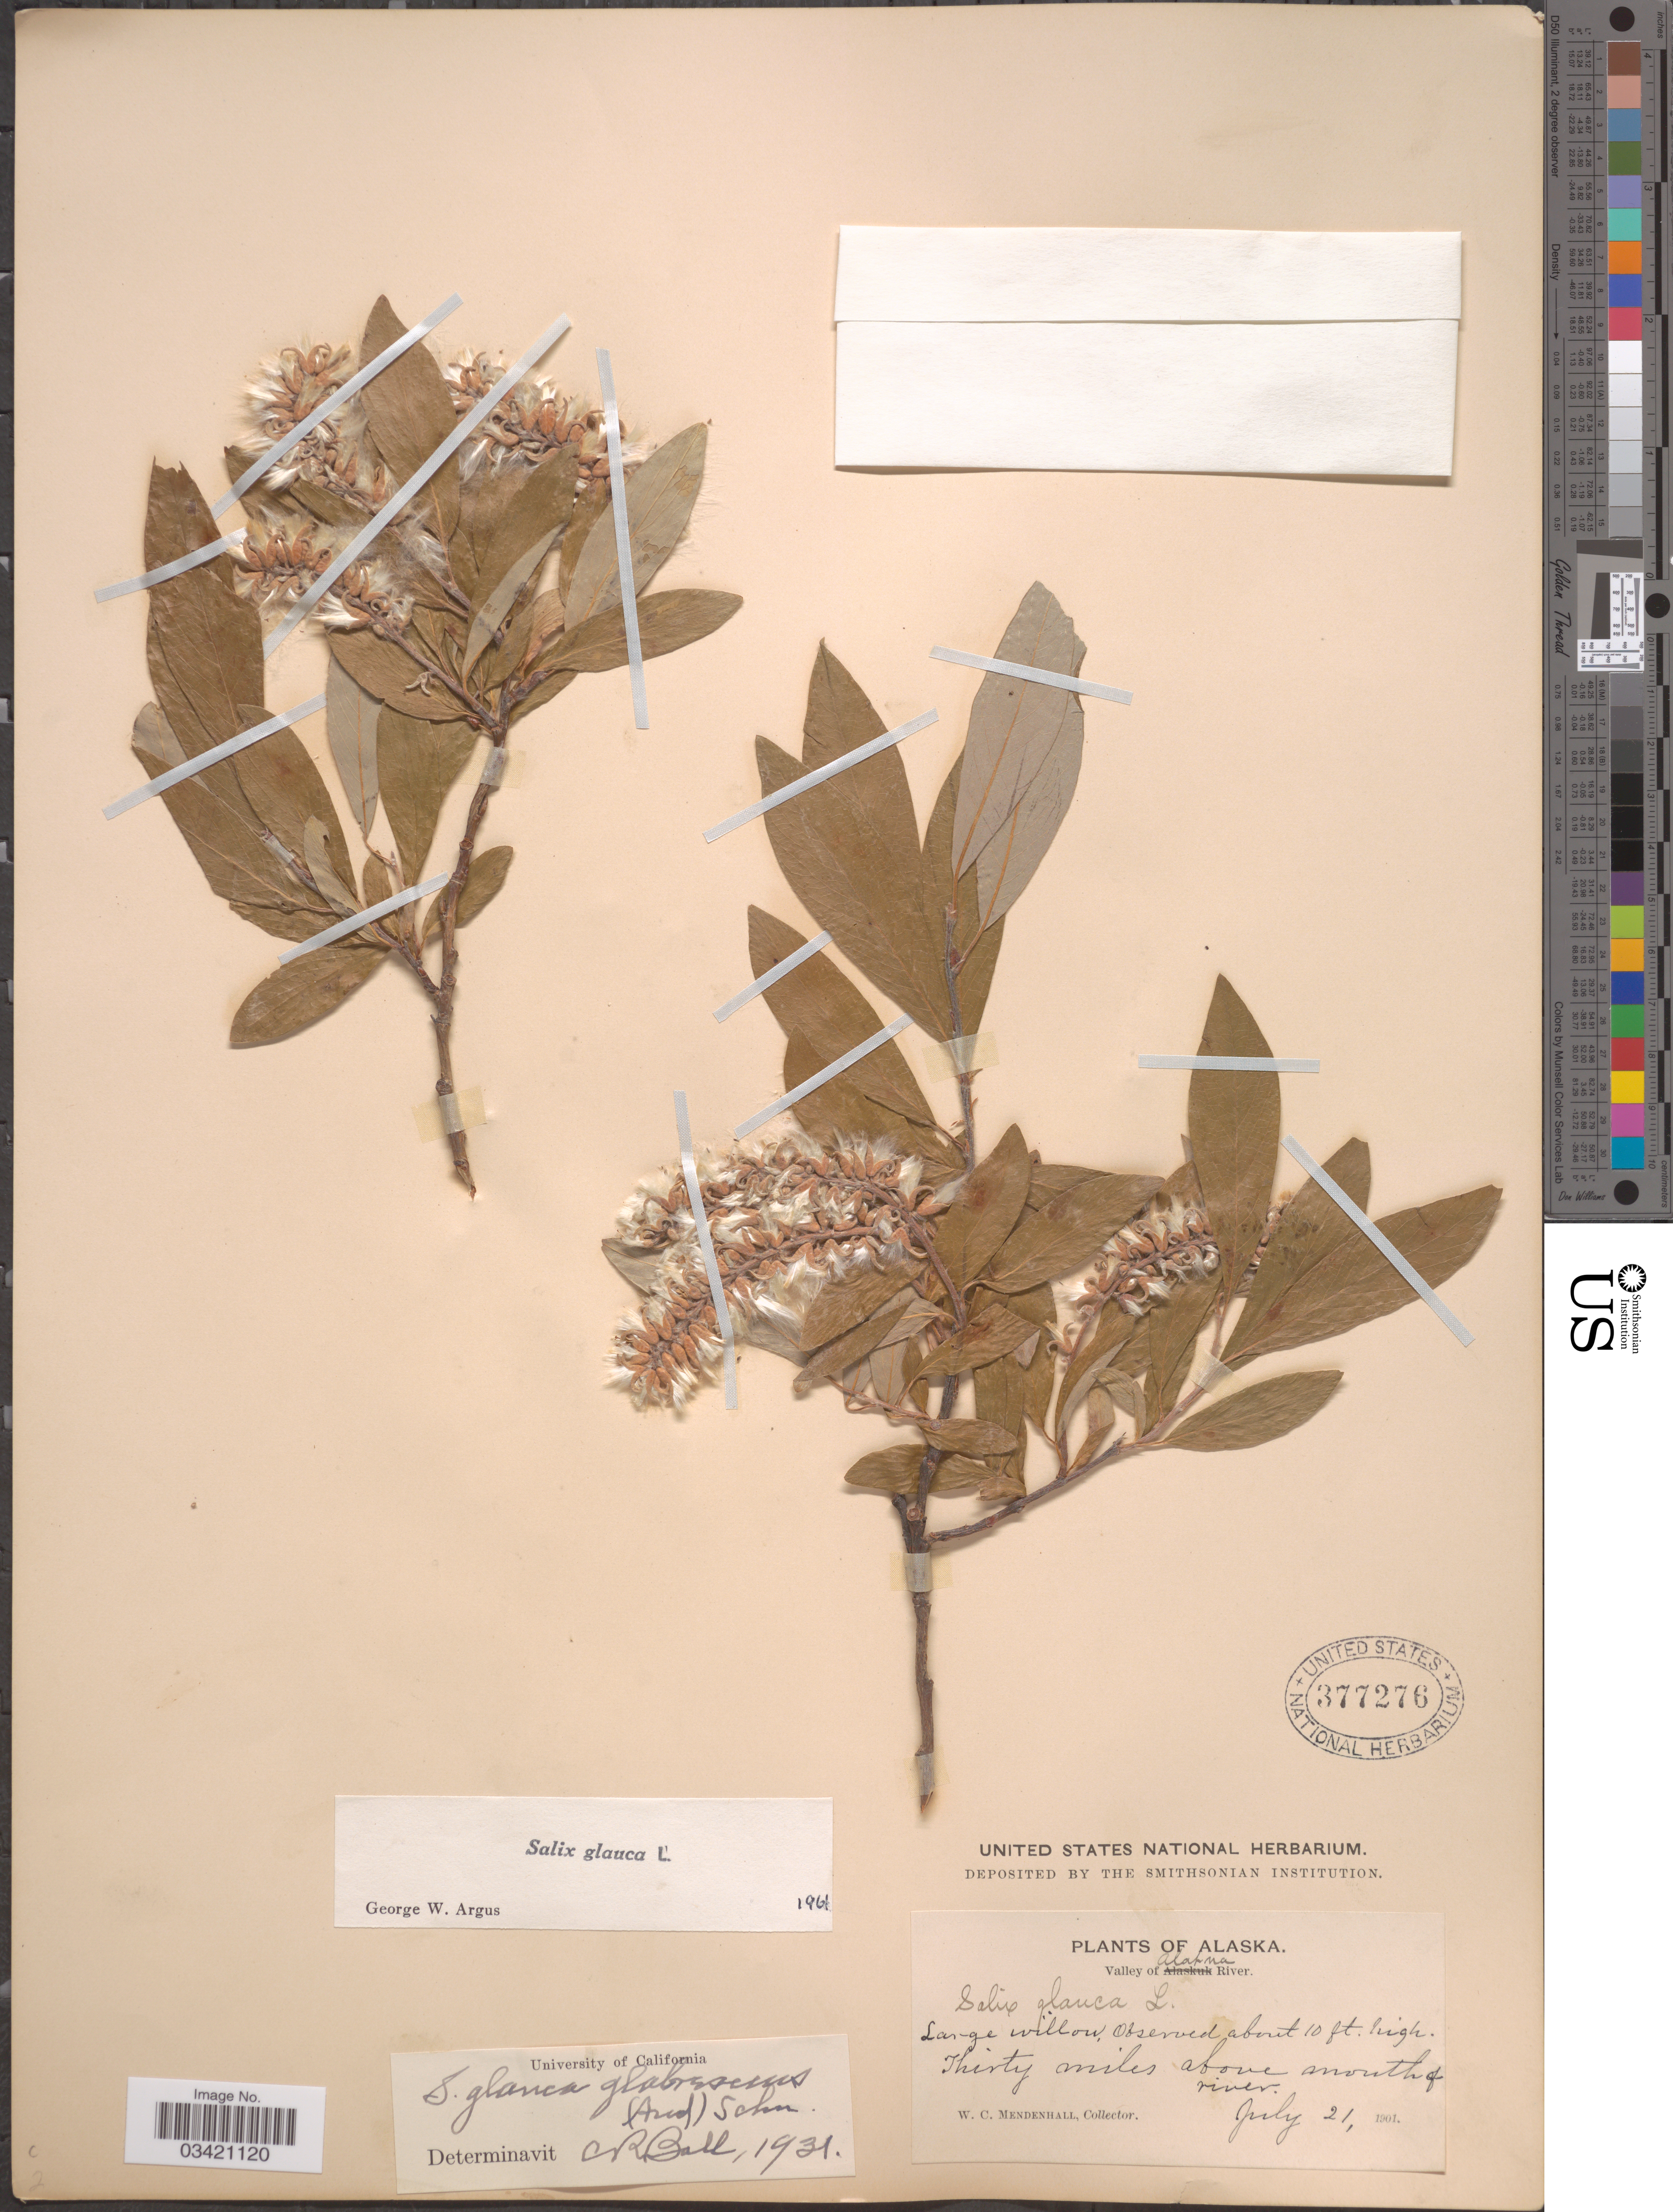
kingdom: Plantae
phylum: Tracheophyta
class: Magnoliopsida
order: Malpighiales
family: Salicaceae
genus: Salix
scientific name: Salix glauca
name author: L.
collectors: W. Mendenhall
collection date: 1901-07-21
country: United States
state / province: Alaska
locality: Valley of Alatna River. Thirty miles above mouth of river.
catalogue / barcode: US 377276